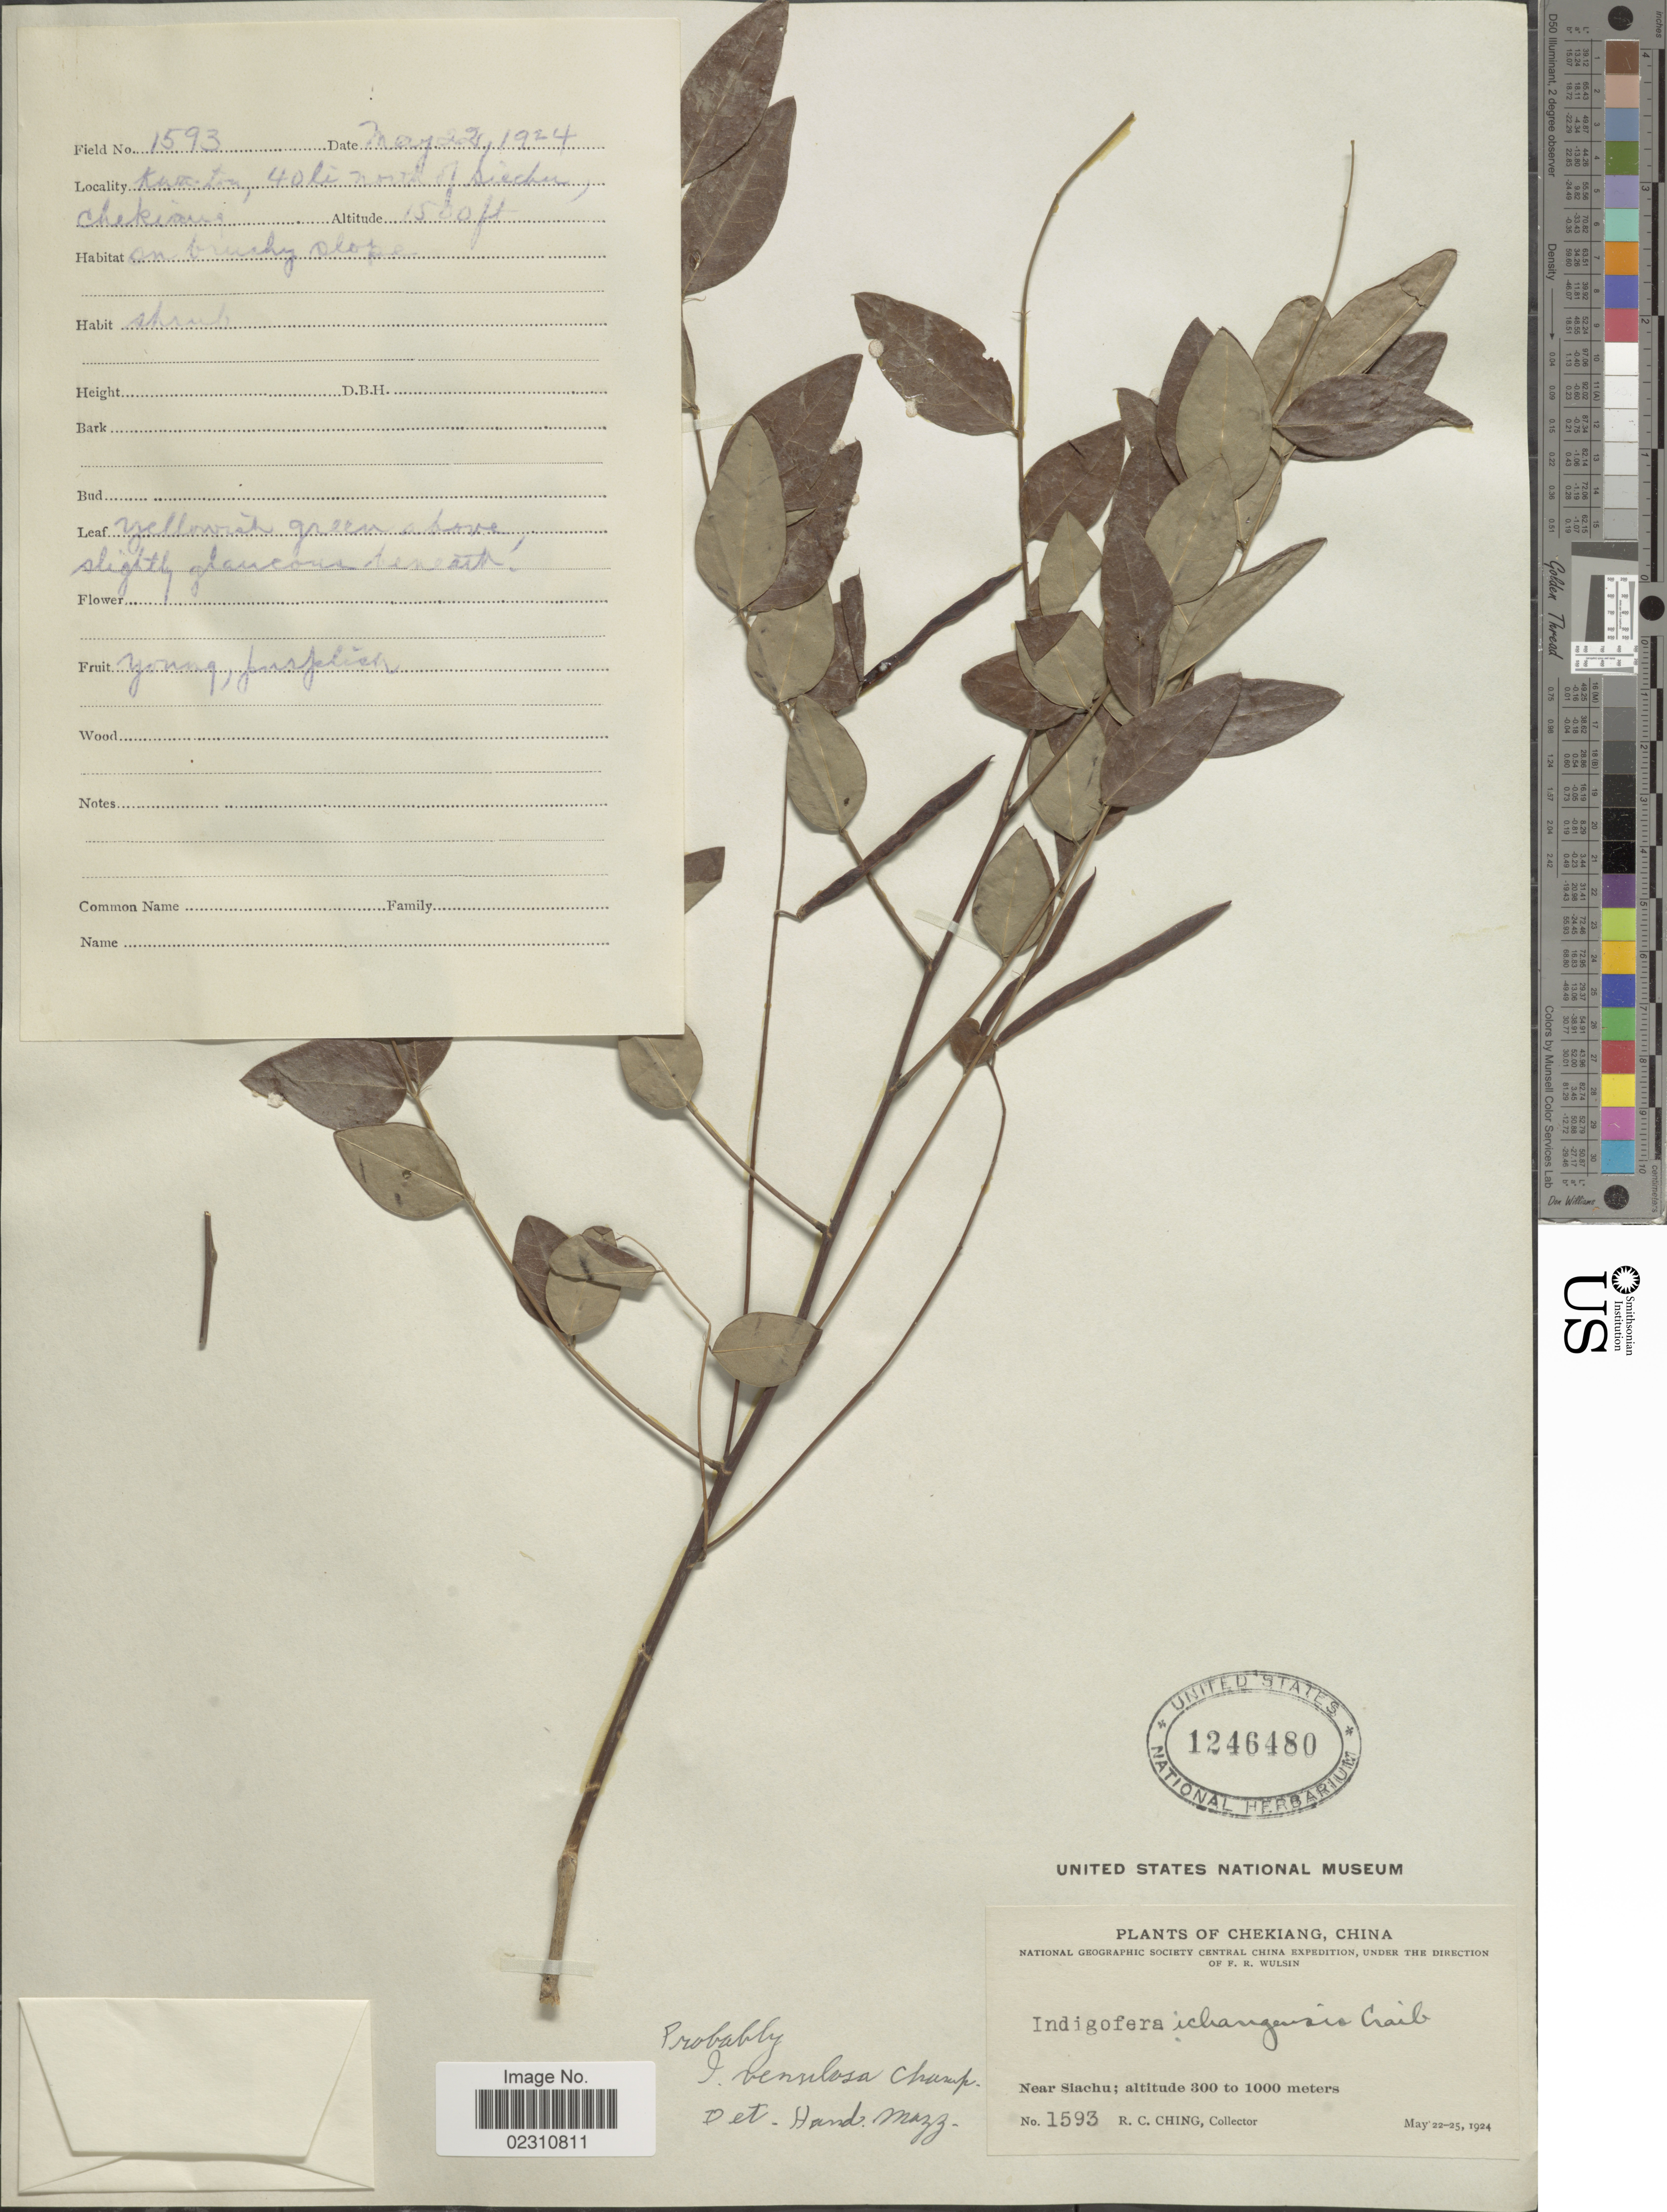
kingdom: Plantae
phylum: Tracheophyta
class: Magnoliopsida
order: Fabales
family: Fabaceae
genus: Indigofera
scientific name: Indigofera decora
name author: Lindl.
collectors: R. C. Ching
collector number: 1593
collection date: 1924-05-22/1924-05-25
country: China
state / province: Zhejiang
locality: Chekiang, China. Near Siachu.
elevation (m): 300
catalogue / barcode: US 1246480